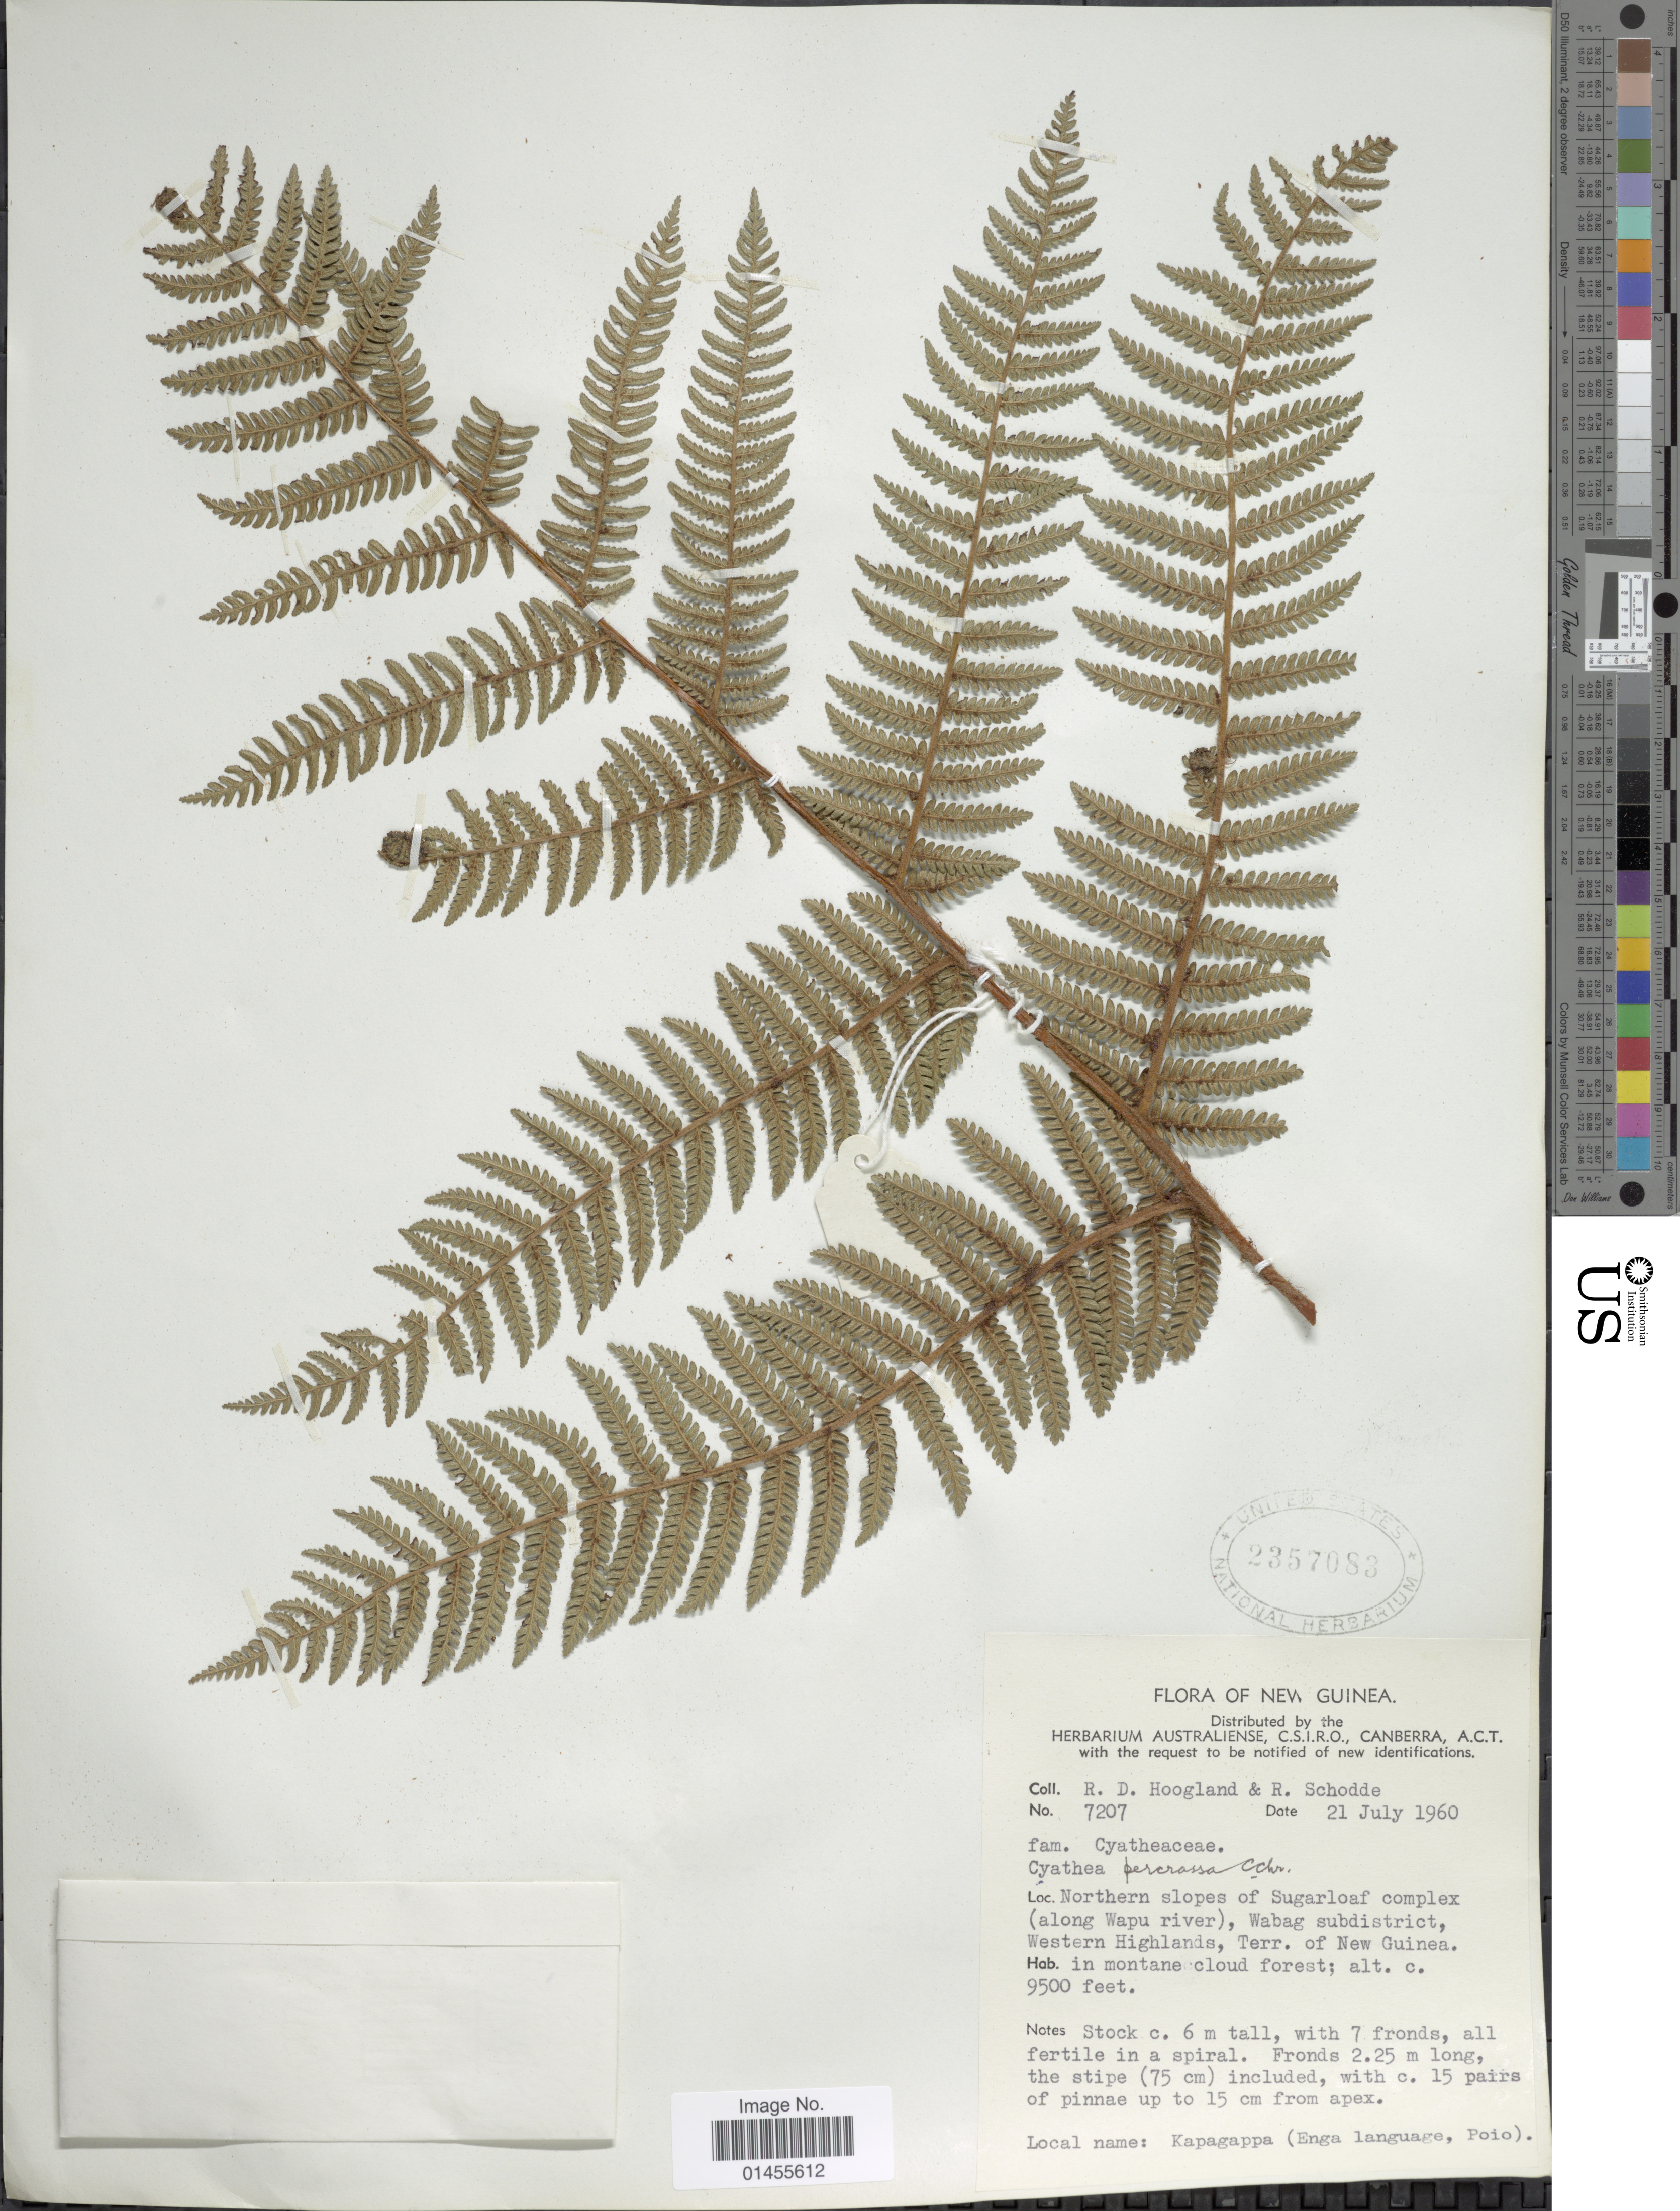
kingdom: Plantae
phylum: Tracheophyta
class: Polypodiopsida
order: Cyatheales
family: Cyatheaceae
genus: Alsophila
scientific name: Alsophila percrassa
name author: (C. Chr.) R.M. Tryon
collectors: R. D. Hoogland & R. Schodde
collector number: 7207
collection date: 1960-07-21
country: Papua New Guinea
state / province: Western Highlands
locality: New Guinea. Northern slopes of Sugarloaf complex (along Wapu River), EWabag District, Western Highlands, Terr. of New Guinea.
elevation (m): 2896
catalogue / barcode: US 2357083